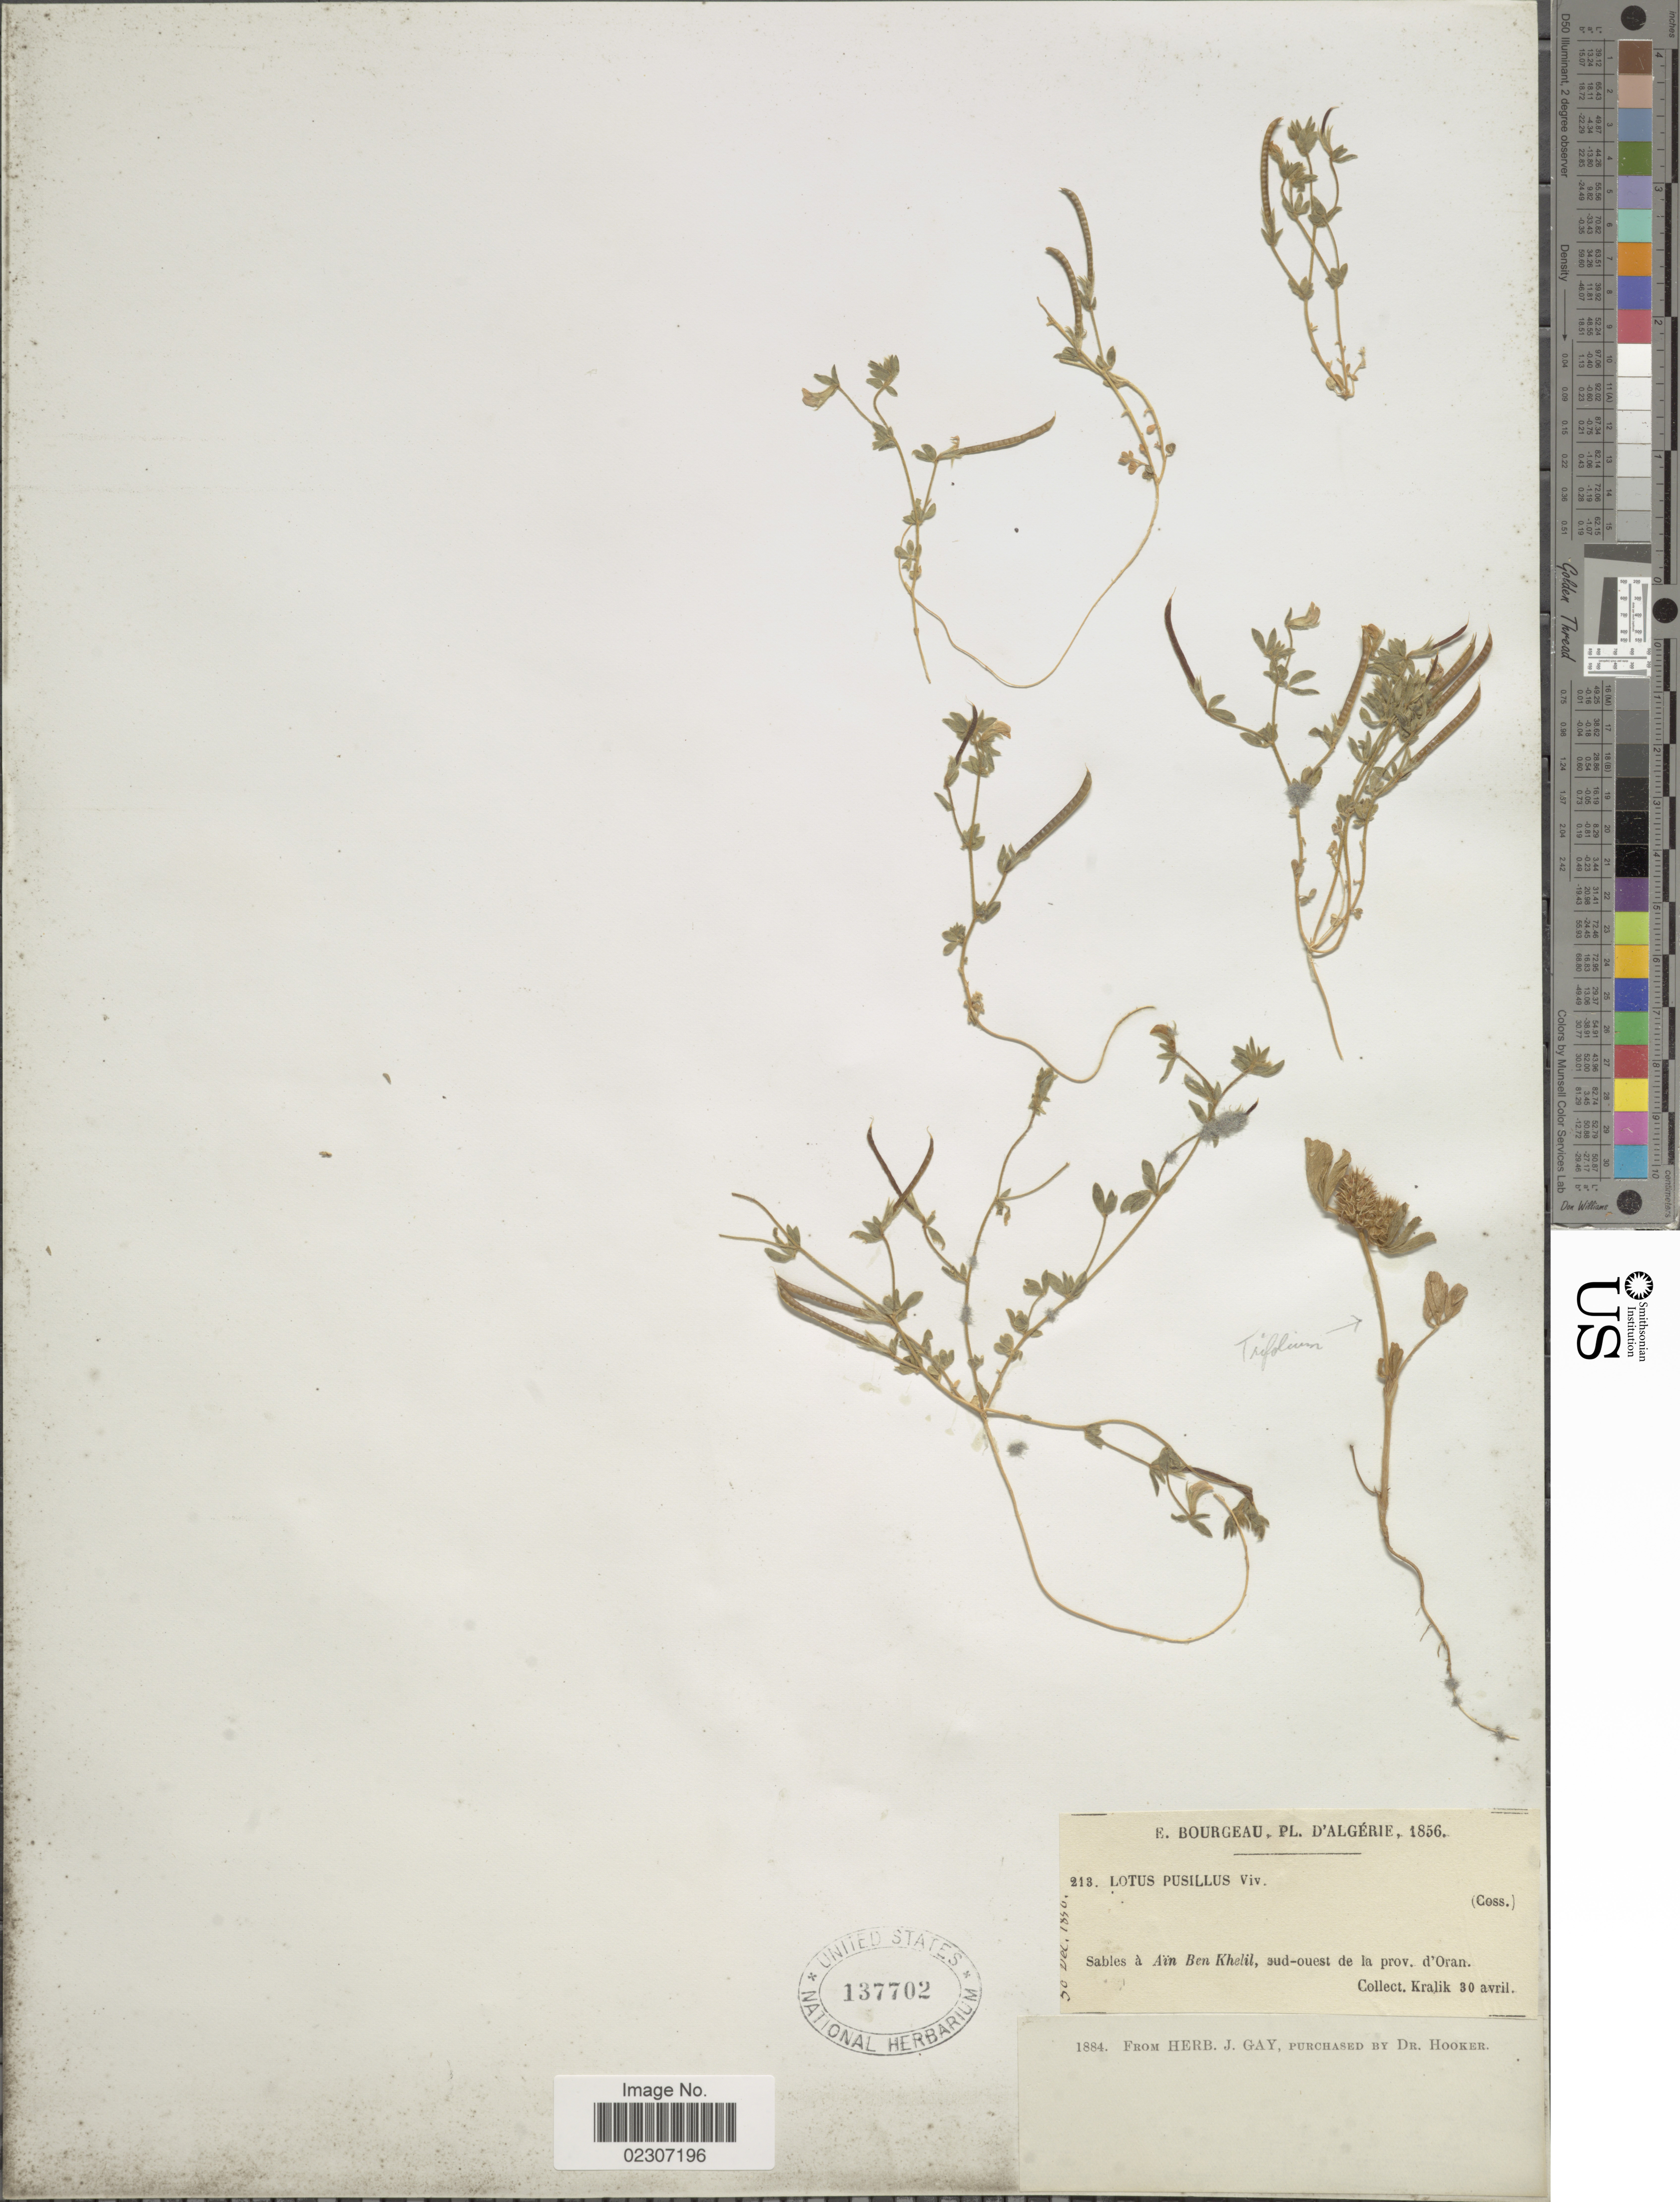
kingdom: Plantae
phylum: Tracheophyta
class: Magnoliopsida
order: Fabales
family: Fabaceae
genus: Lotus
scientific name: Lotus pusillus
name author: Viv.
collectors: Kralik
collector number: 213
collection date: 1856-04-30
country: Algeria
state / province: Oran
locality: D'Algerie. Sables a Ain Ben Khelil, sud-ouest de la prov. d'Oran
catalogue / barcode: US 137702